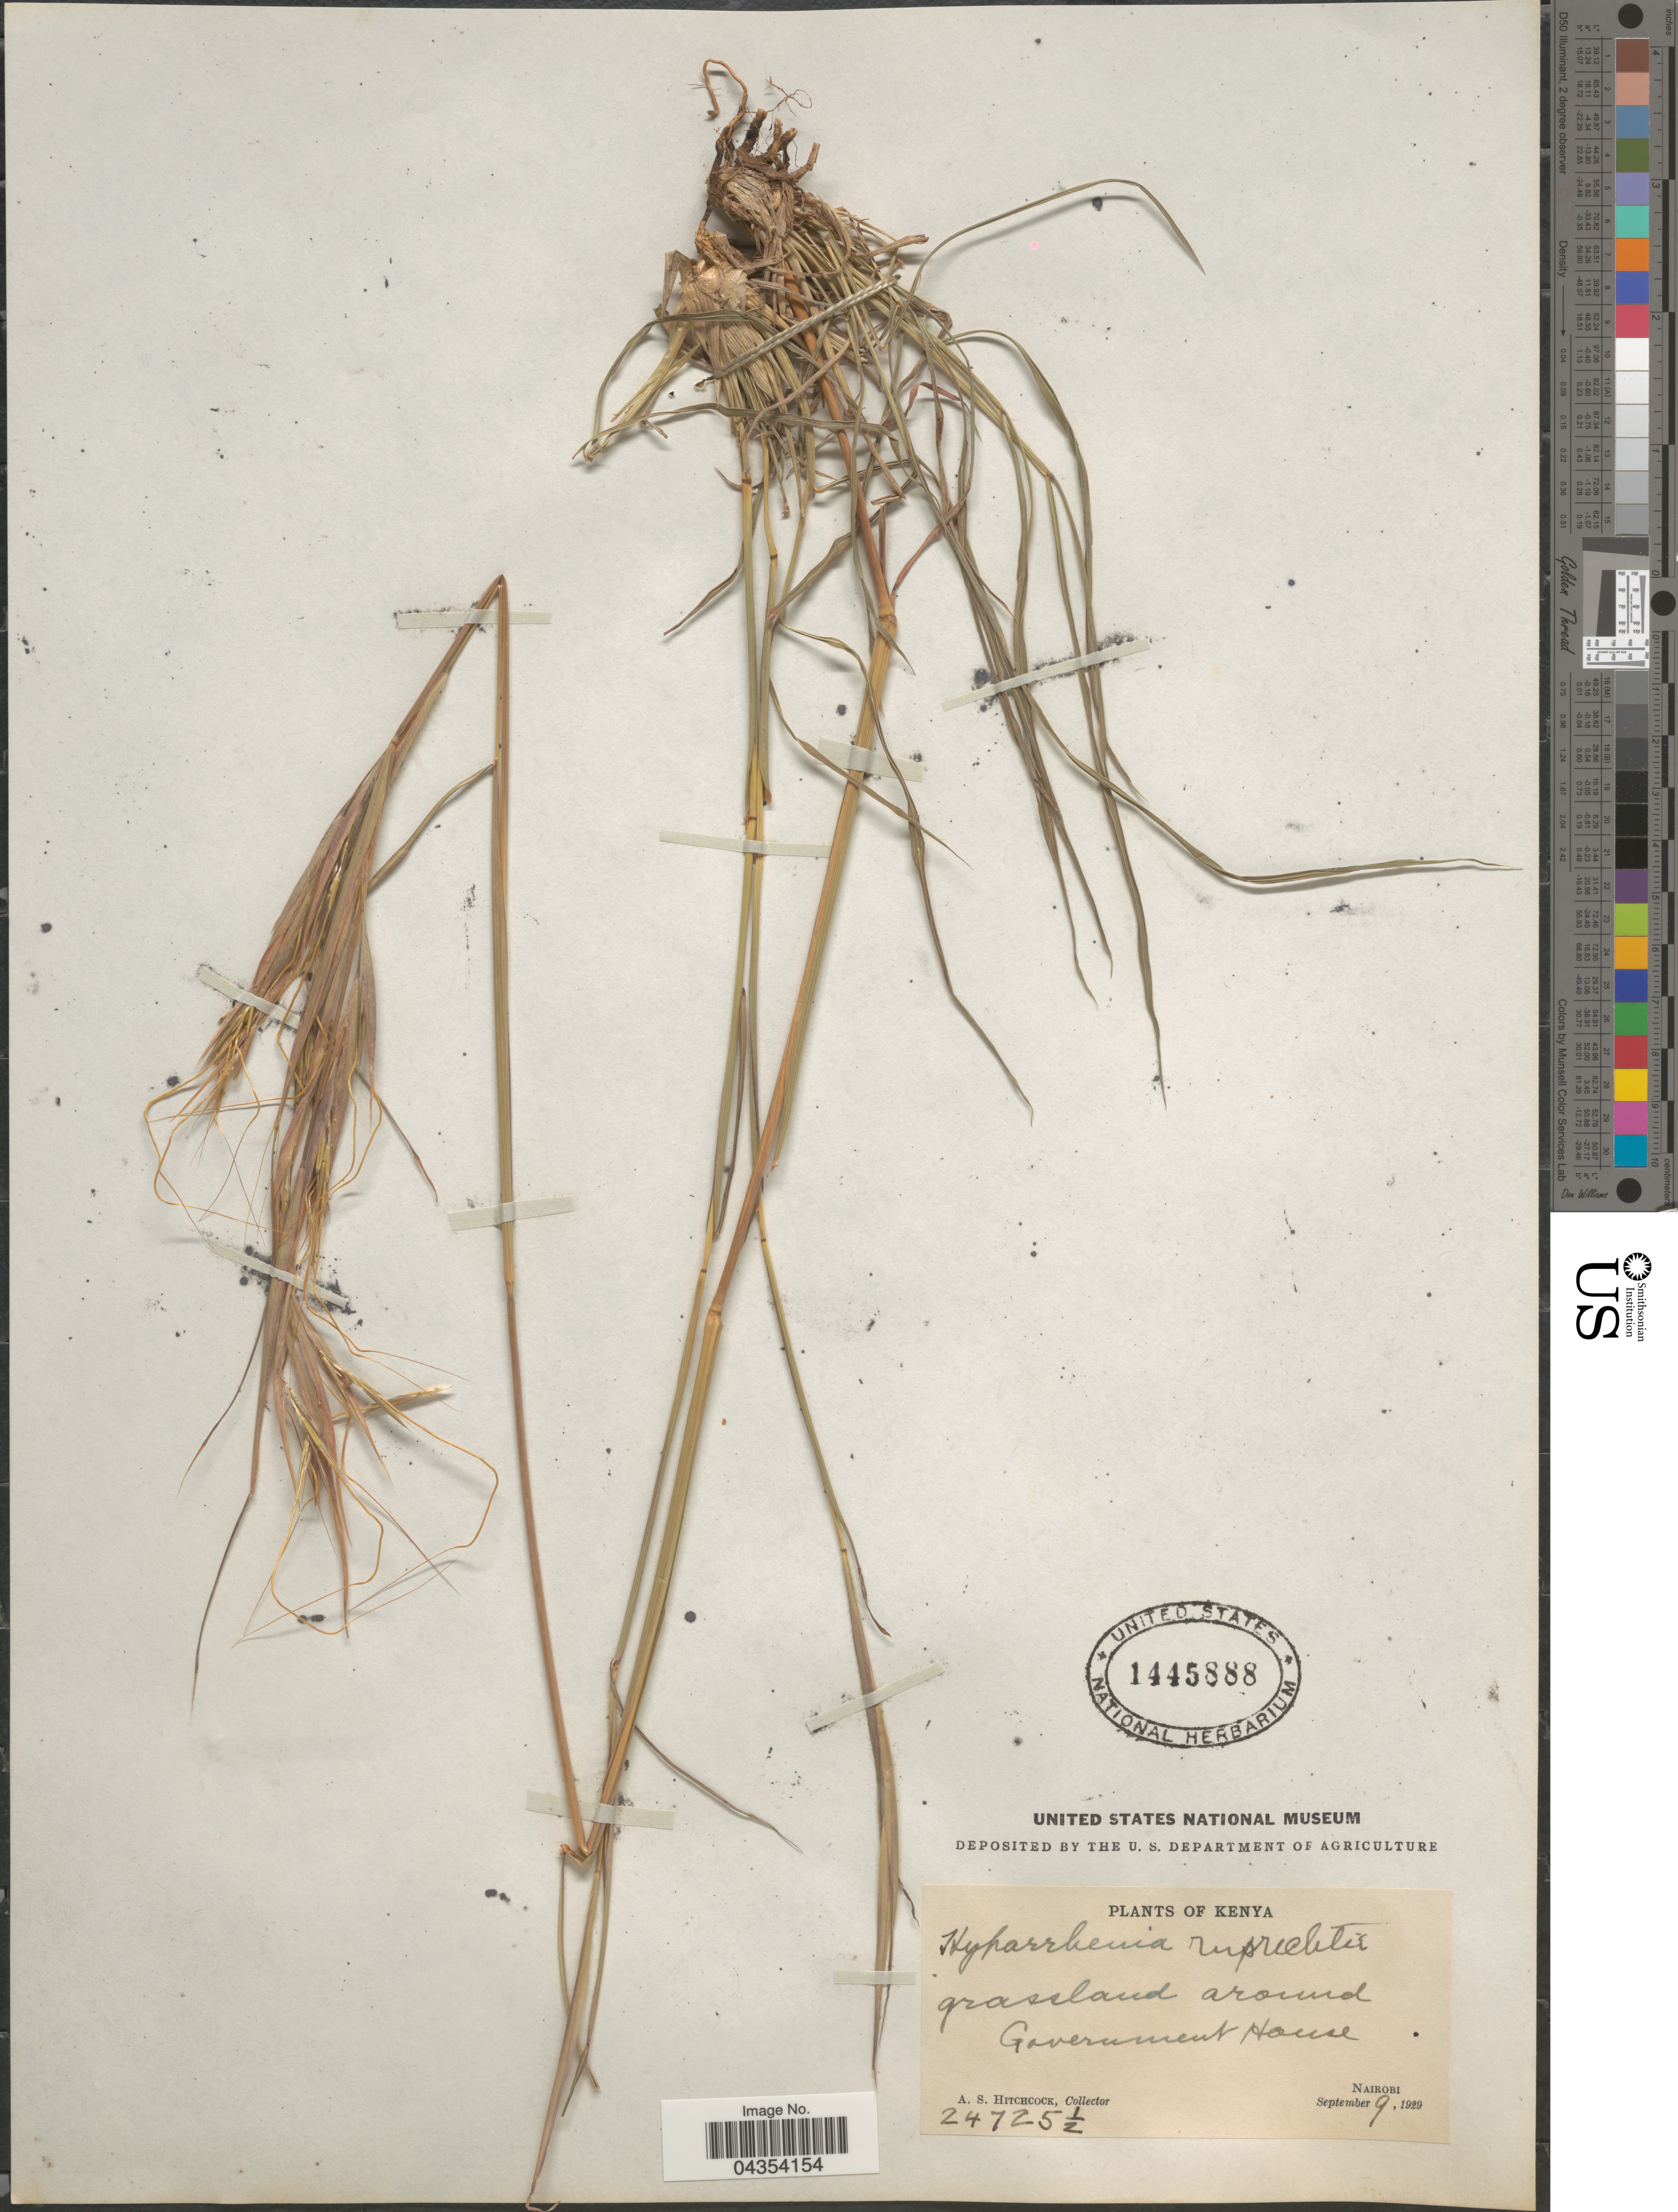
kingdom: Plantae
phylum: Tracheophyta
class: Liliopsida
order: Poales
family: Poaceae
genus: Hyperthelia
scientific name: Hyperthelia dissoluta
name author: (Nees ex Steud.) Clayton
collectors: A. S. Hitchcock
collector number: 24725½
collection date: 1929-09-09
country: Kenya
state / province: Nairobi Area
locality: Grassland around Government House. Nairobi.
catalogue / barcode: US 1445888